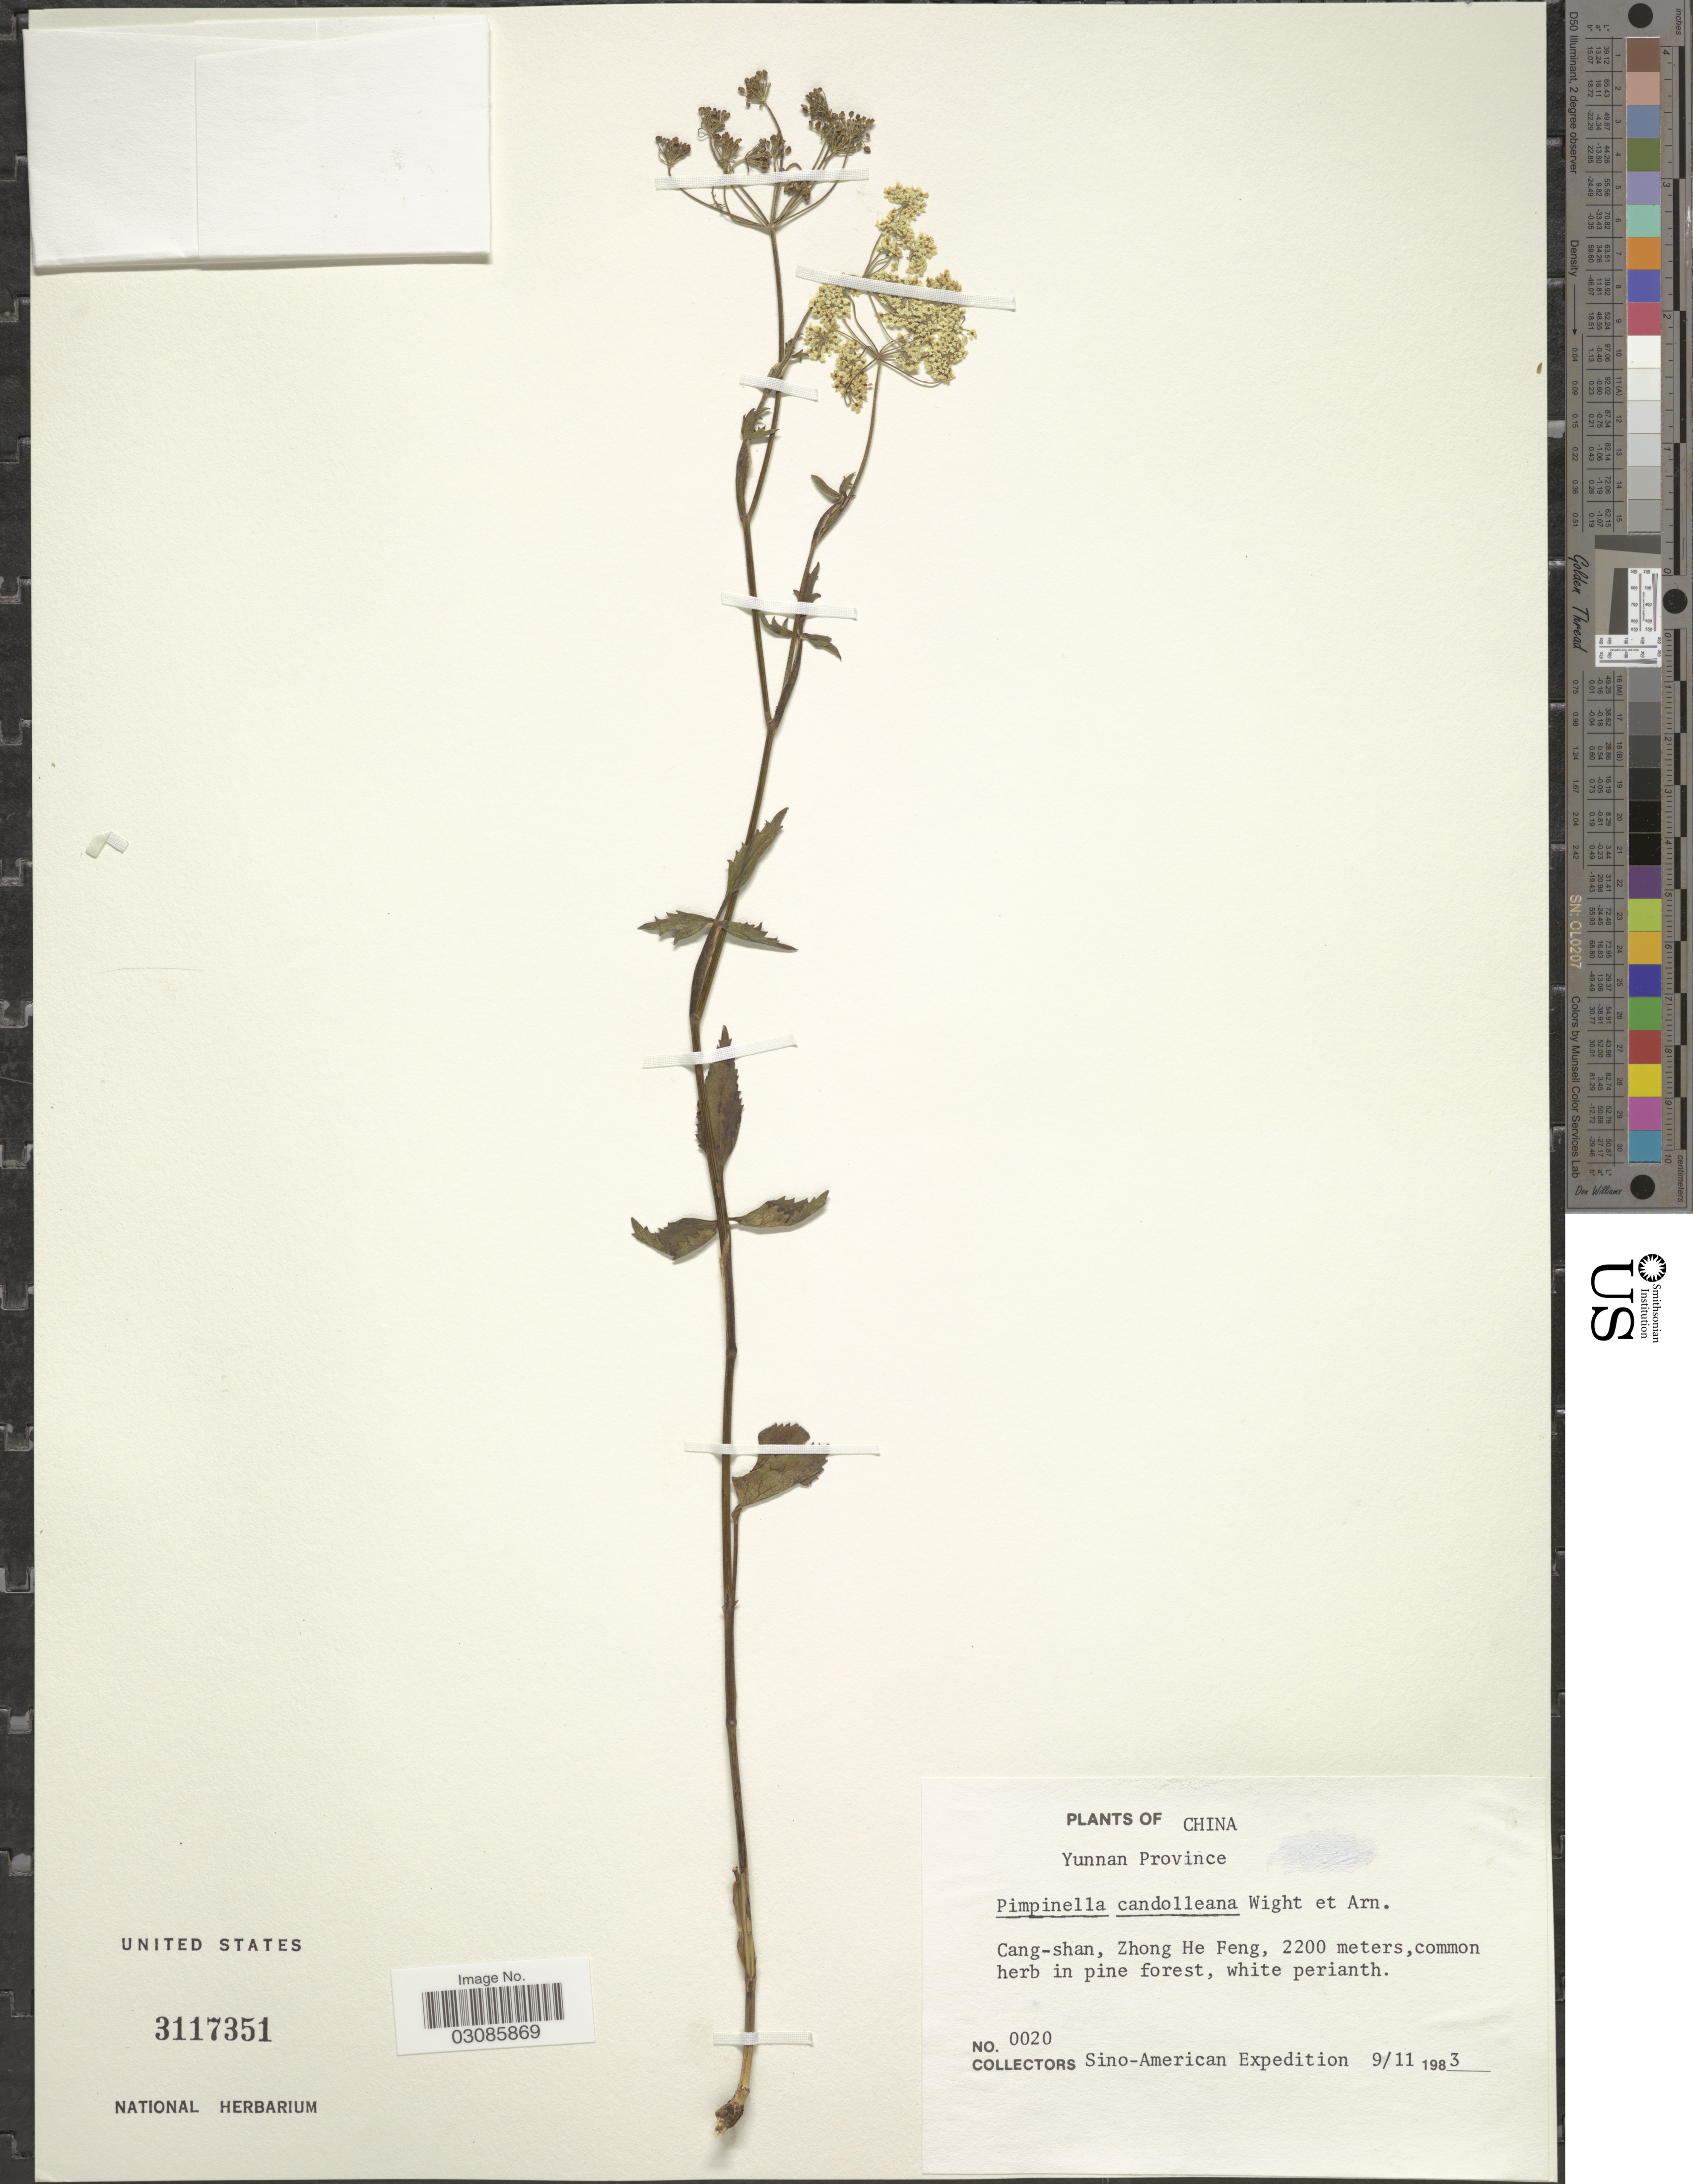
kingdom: Plantae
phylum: Tracheophyta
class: Magnoliopsida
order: Apiales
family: Apiaceae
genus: Pimpinella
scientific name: Pimpinella candolleana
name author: Wight & Arn.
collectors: Sino-American Expedition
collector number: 0020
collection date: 1983-11-09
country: China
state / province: Yunnan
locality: Cang-shan, Zhong He Feng.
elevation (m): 2200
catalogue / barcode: US 3117351